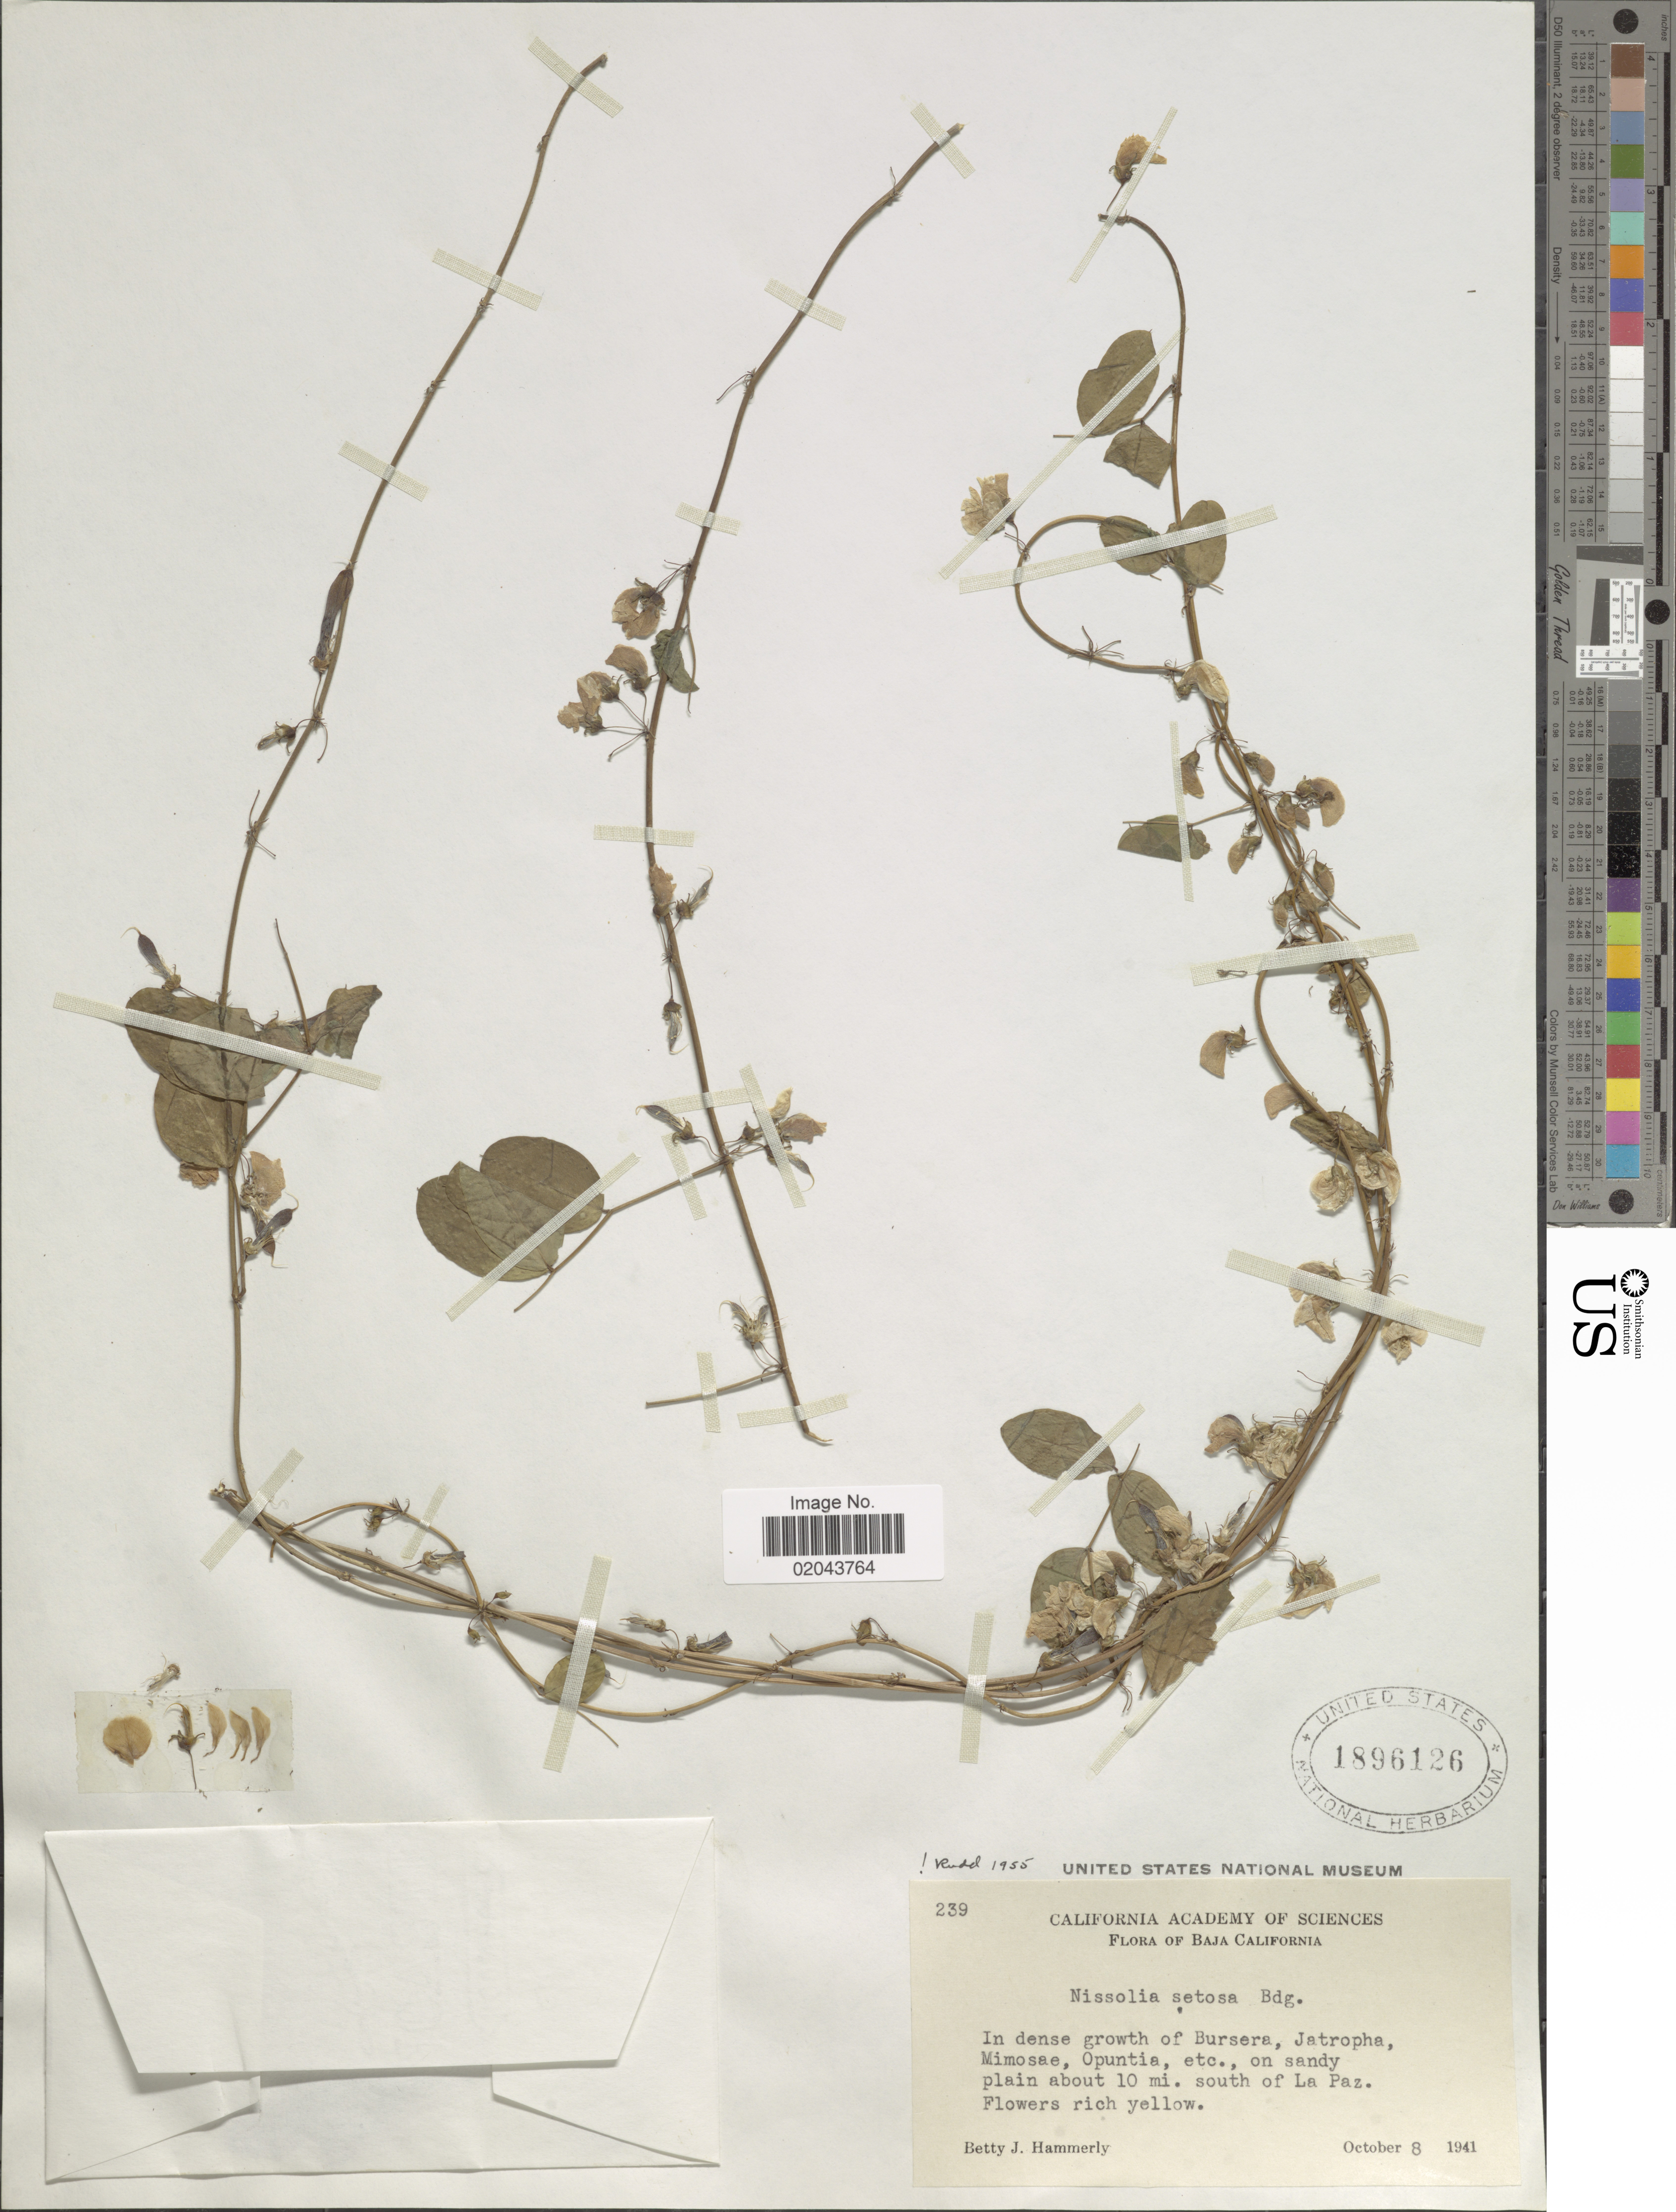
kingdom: Plantae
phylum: Tracheophyta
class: Magnoliopsida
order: Fabales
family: Fabaceae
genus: Nissolia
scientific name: Nissolia setosa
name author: Brandegee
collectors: B. J. Hammerly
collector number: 239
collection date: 1941-10-08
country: Mexico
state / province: Baja California Sur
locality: On sandy plain about 10 mi. south of La Paz.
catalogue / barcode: US 1896126